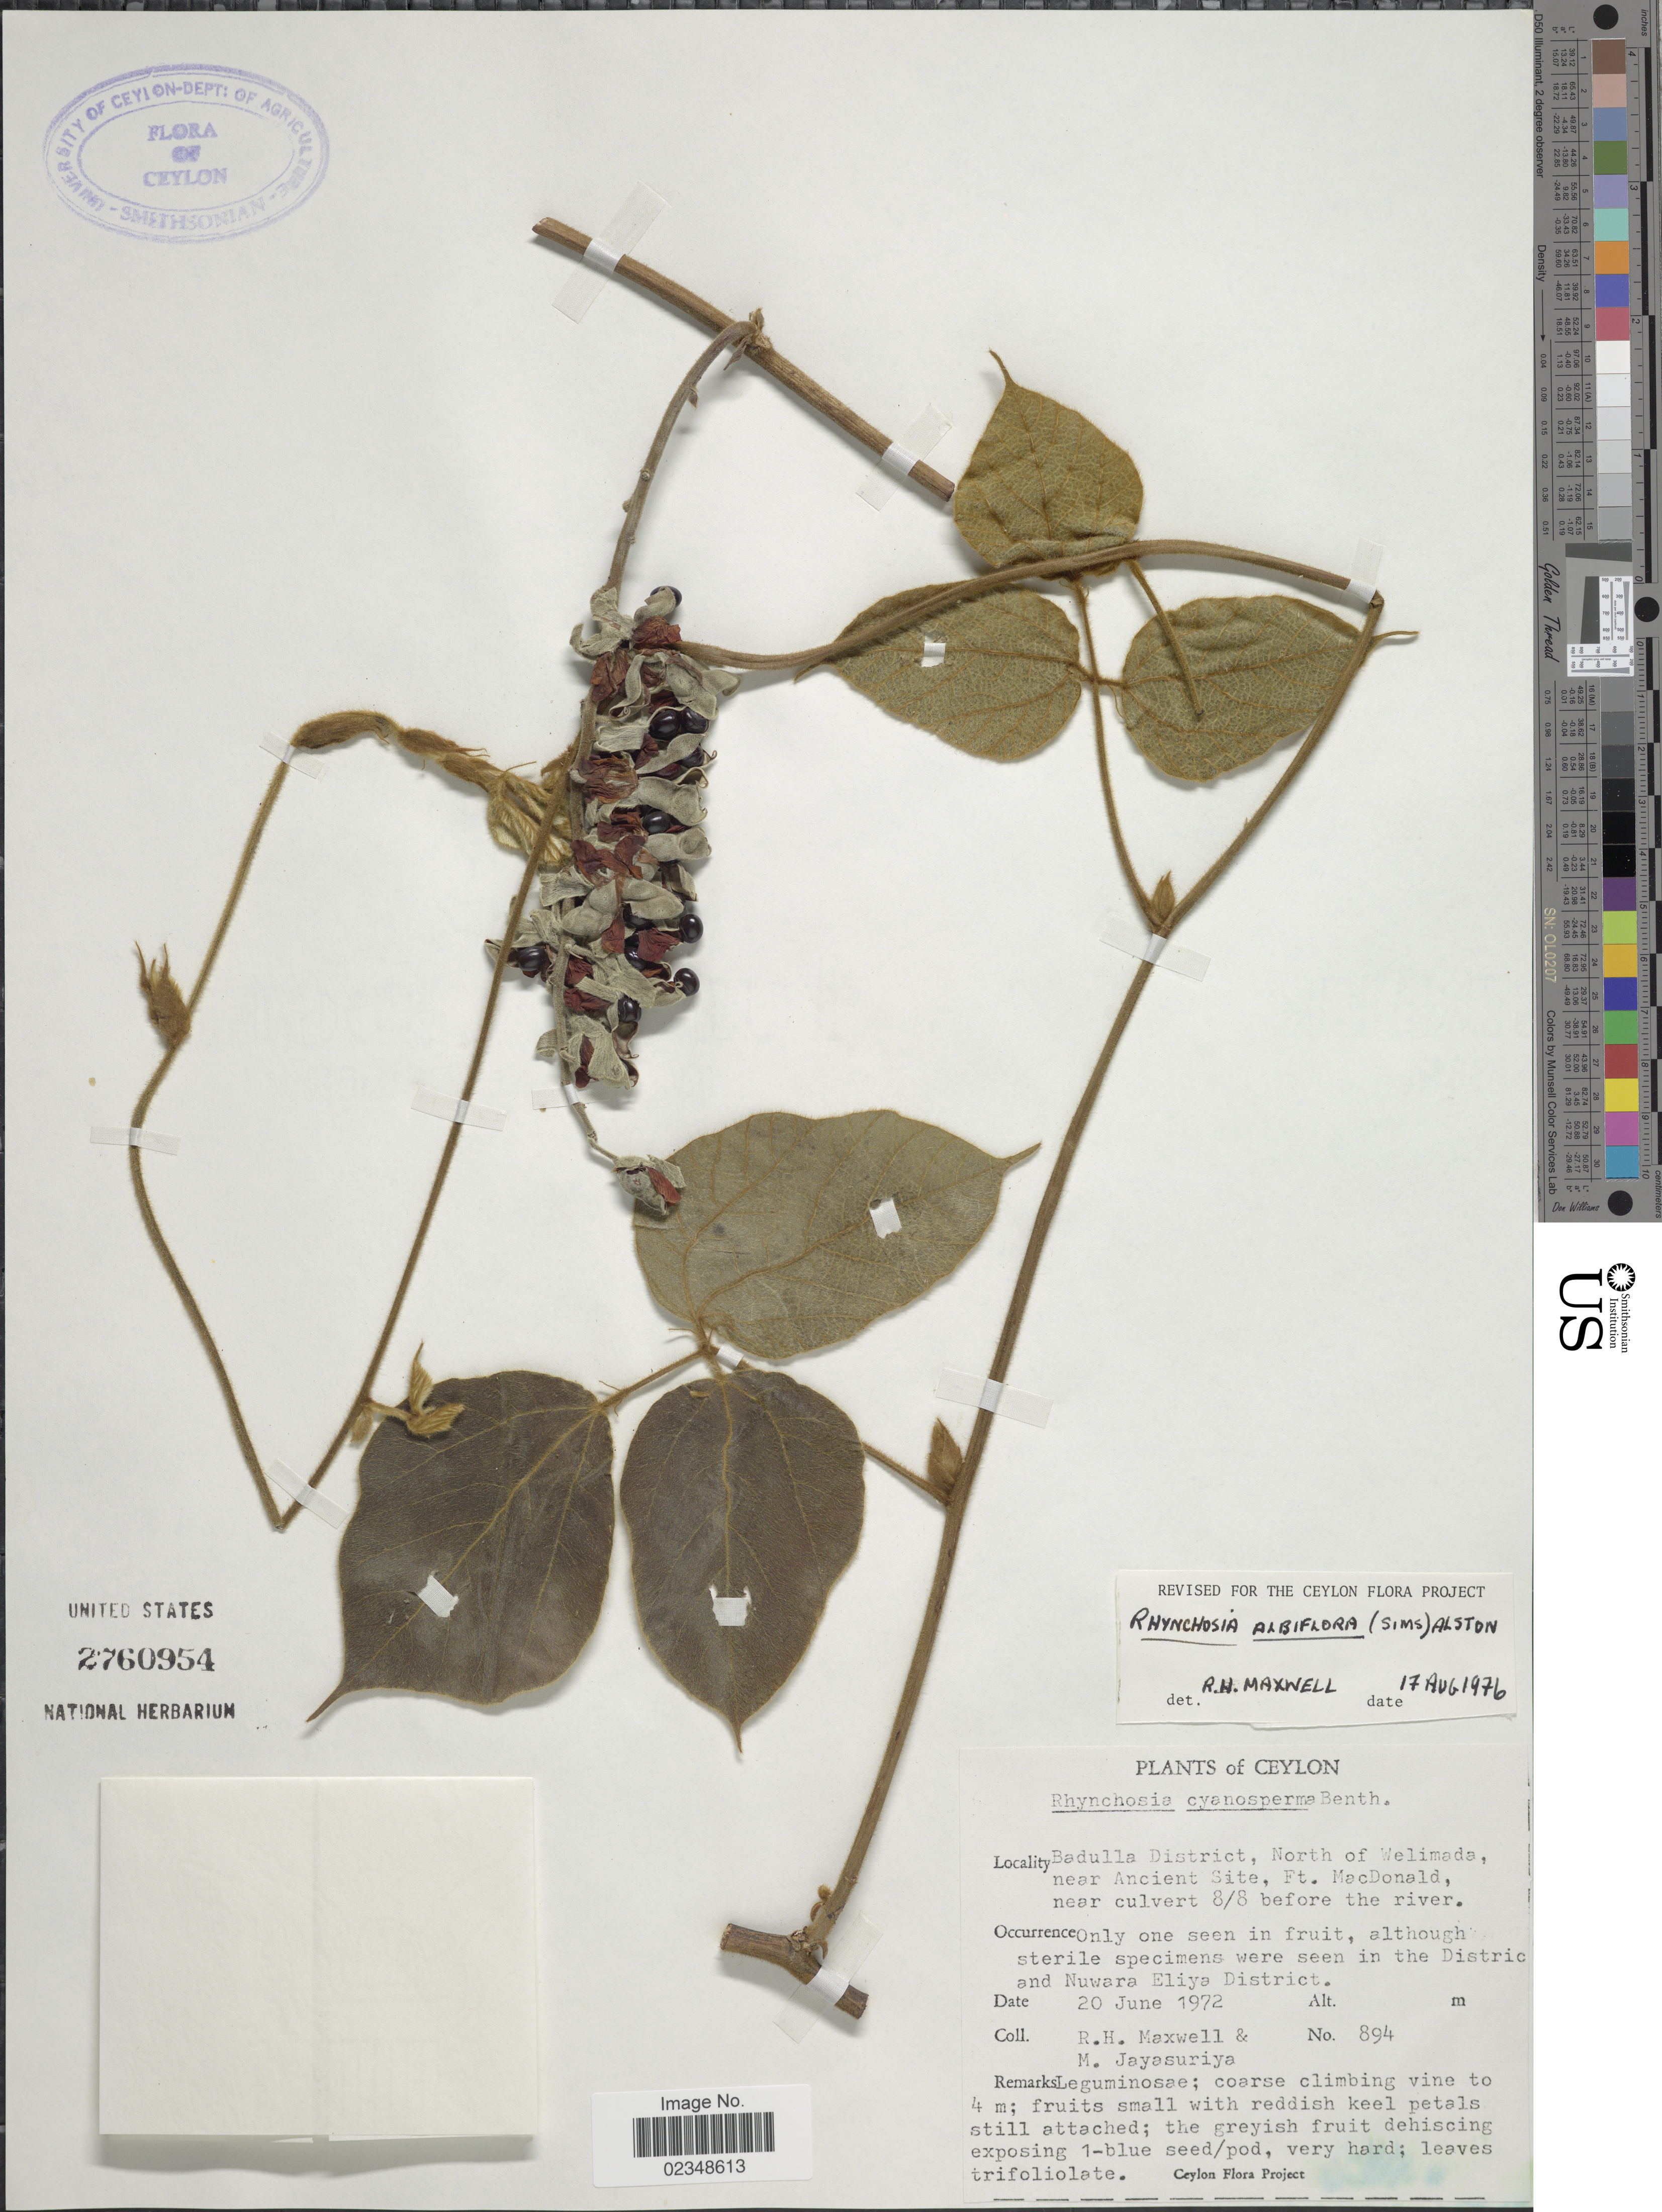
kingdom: Plantae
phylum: Tracheophyta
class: Magnoliopsida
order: Fabales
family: Fabaceae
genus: Rhynchosia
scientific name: Rhynchosia albiflora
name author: (Sims) Alston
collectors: R. Maxwell & M. Jayasuriya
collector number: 894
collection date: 1972-06-20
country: Sri Lanka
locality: Ceylon, Badulla District, North of Welimada, near Ancient Site, Ft. MacDonald, near culvert 8/8 before the river, Only one seen in fruit, altough sterile specimens were seen in the District and Nuwara Eliya District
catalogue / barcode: US 2760954